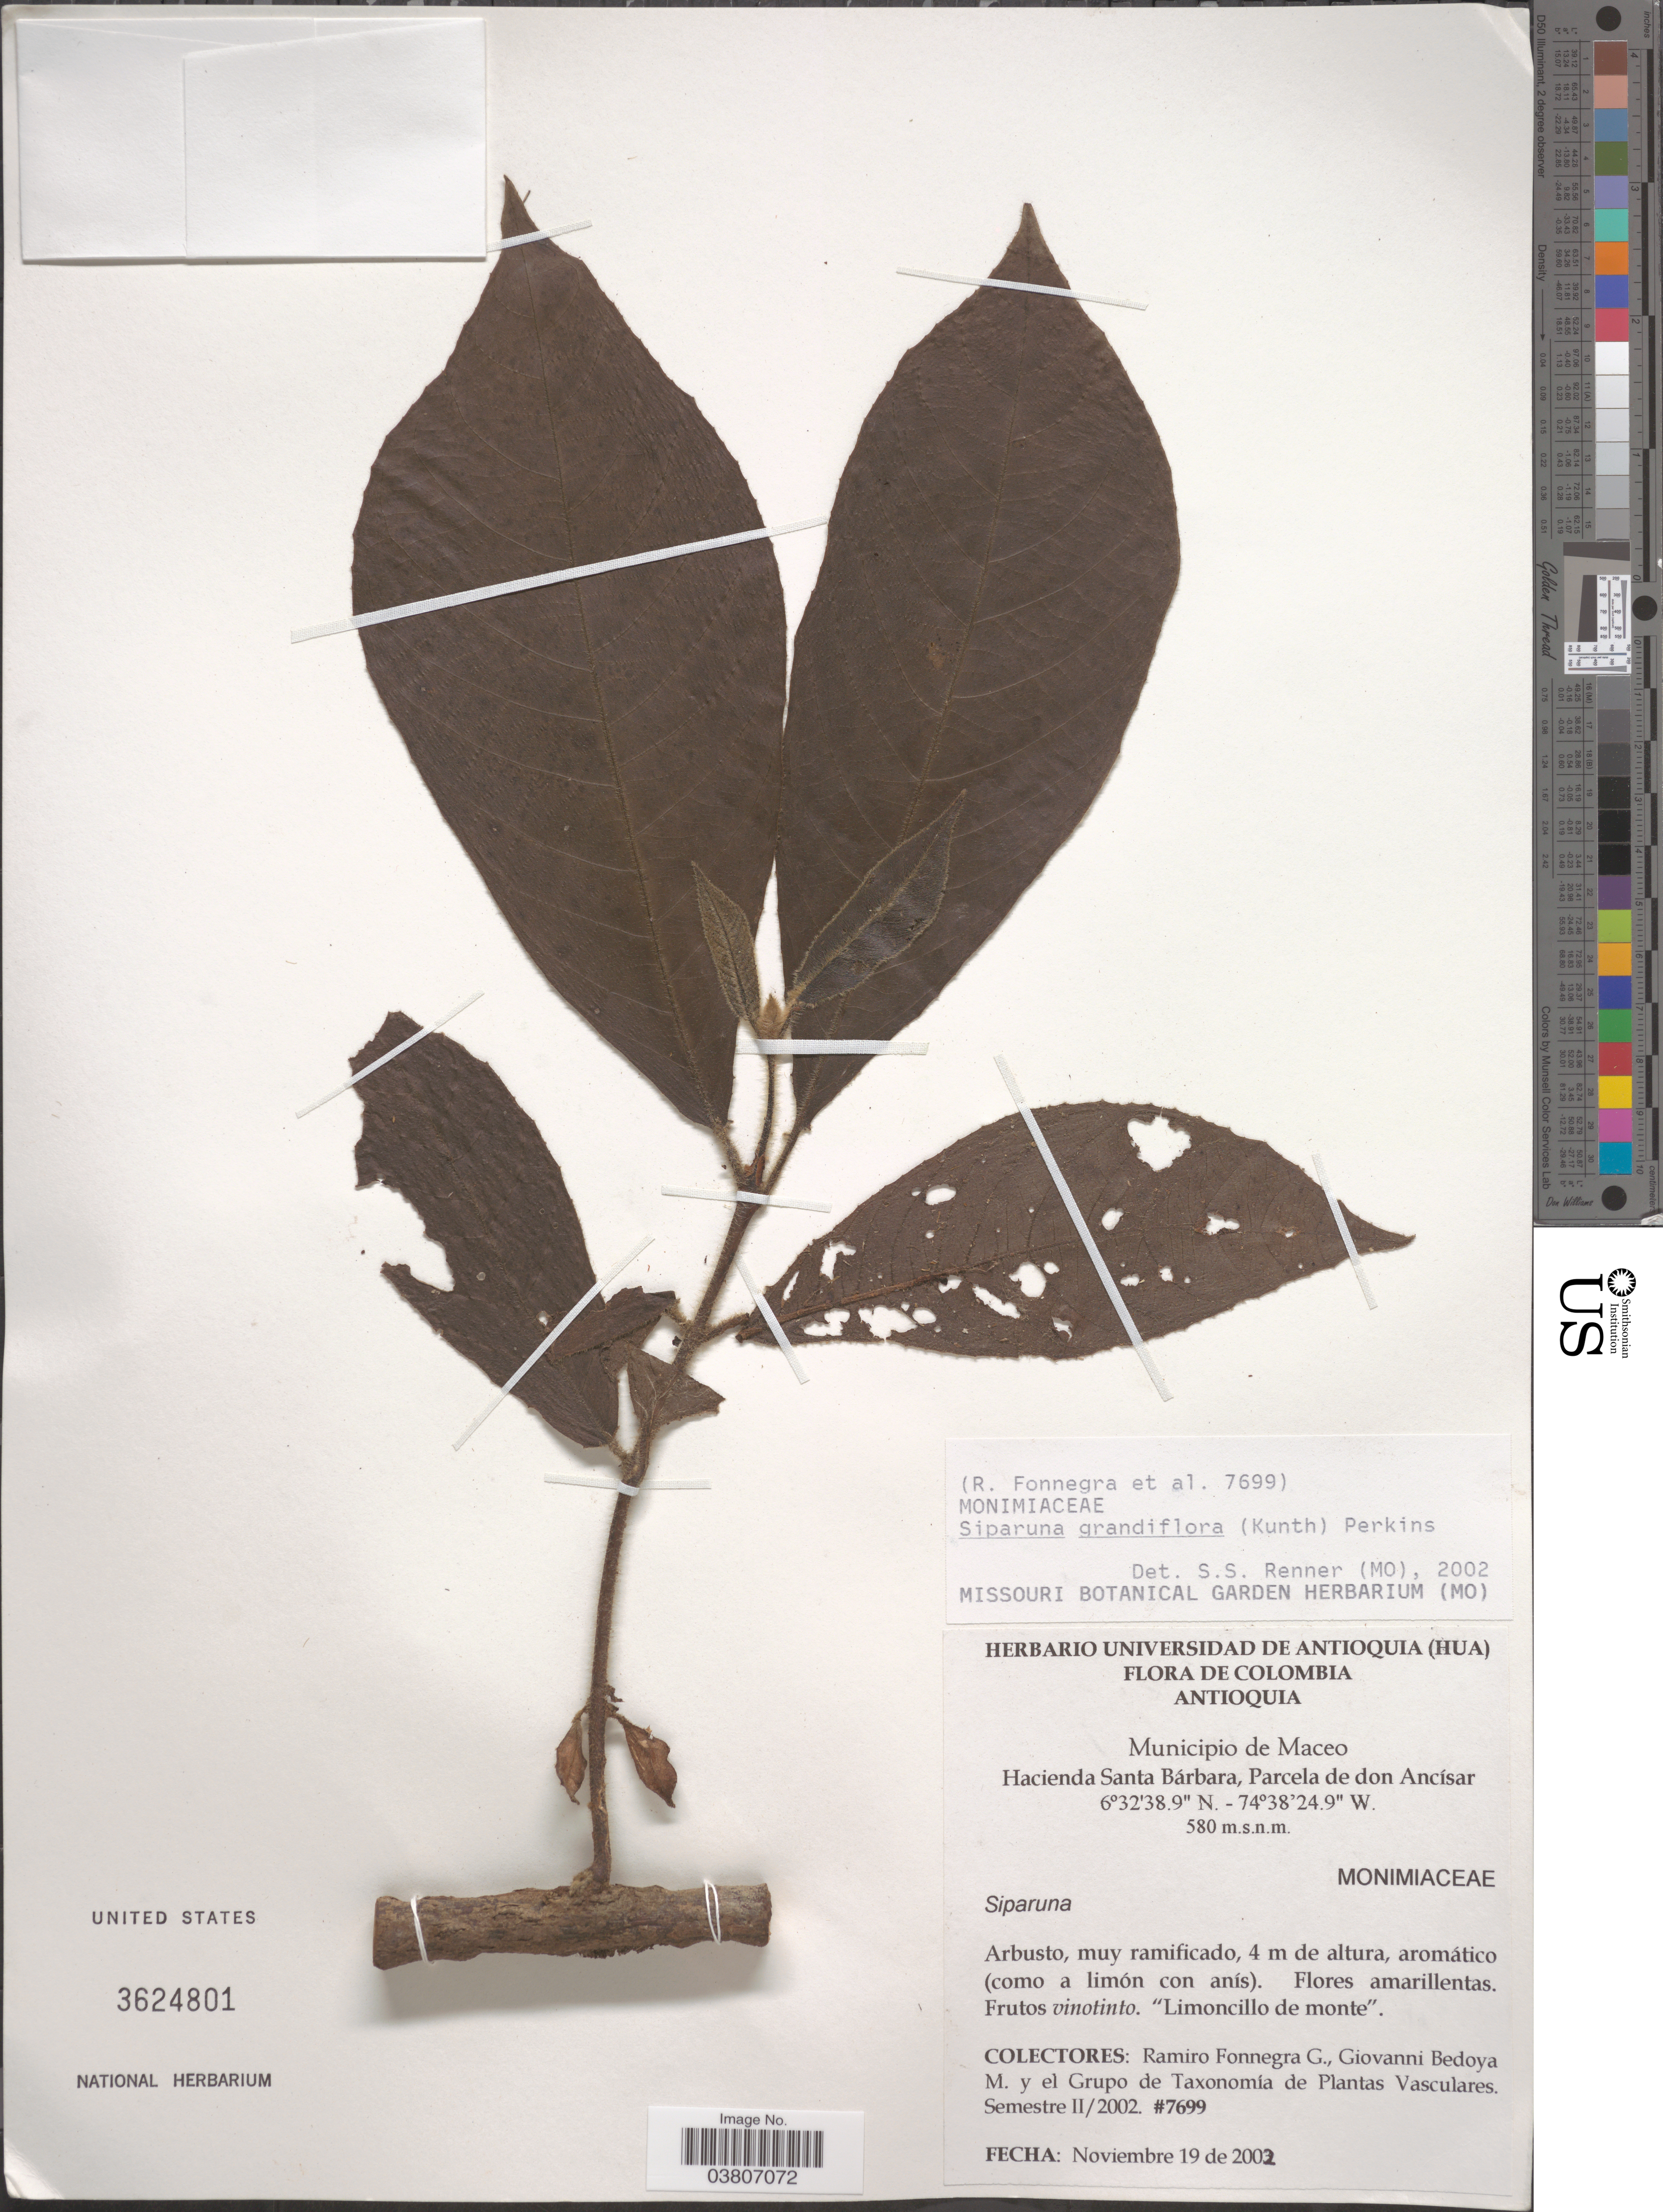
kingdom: Plantae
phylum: Tracheophyta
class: Magnoliopsida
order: Laurales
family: Siparunaceae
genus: Siparuna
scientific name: Siparuna grandiflora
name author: (Kunth) A. DC.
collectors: R. Fonnegra G., G. Bedoya M. & Grupo de Taxonomia de Plantas Vasculares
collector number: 7699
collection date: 2002-11-19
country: Colombia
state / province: Antioquia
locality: Municipio de Maceo. Hacienda Santa Bárbara, Parcela de don Ancísar.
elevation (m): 580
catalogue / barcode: US 3624801